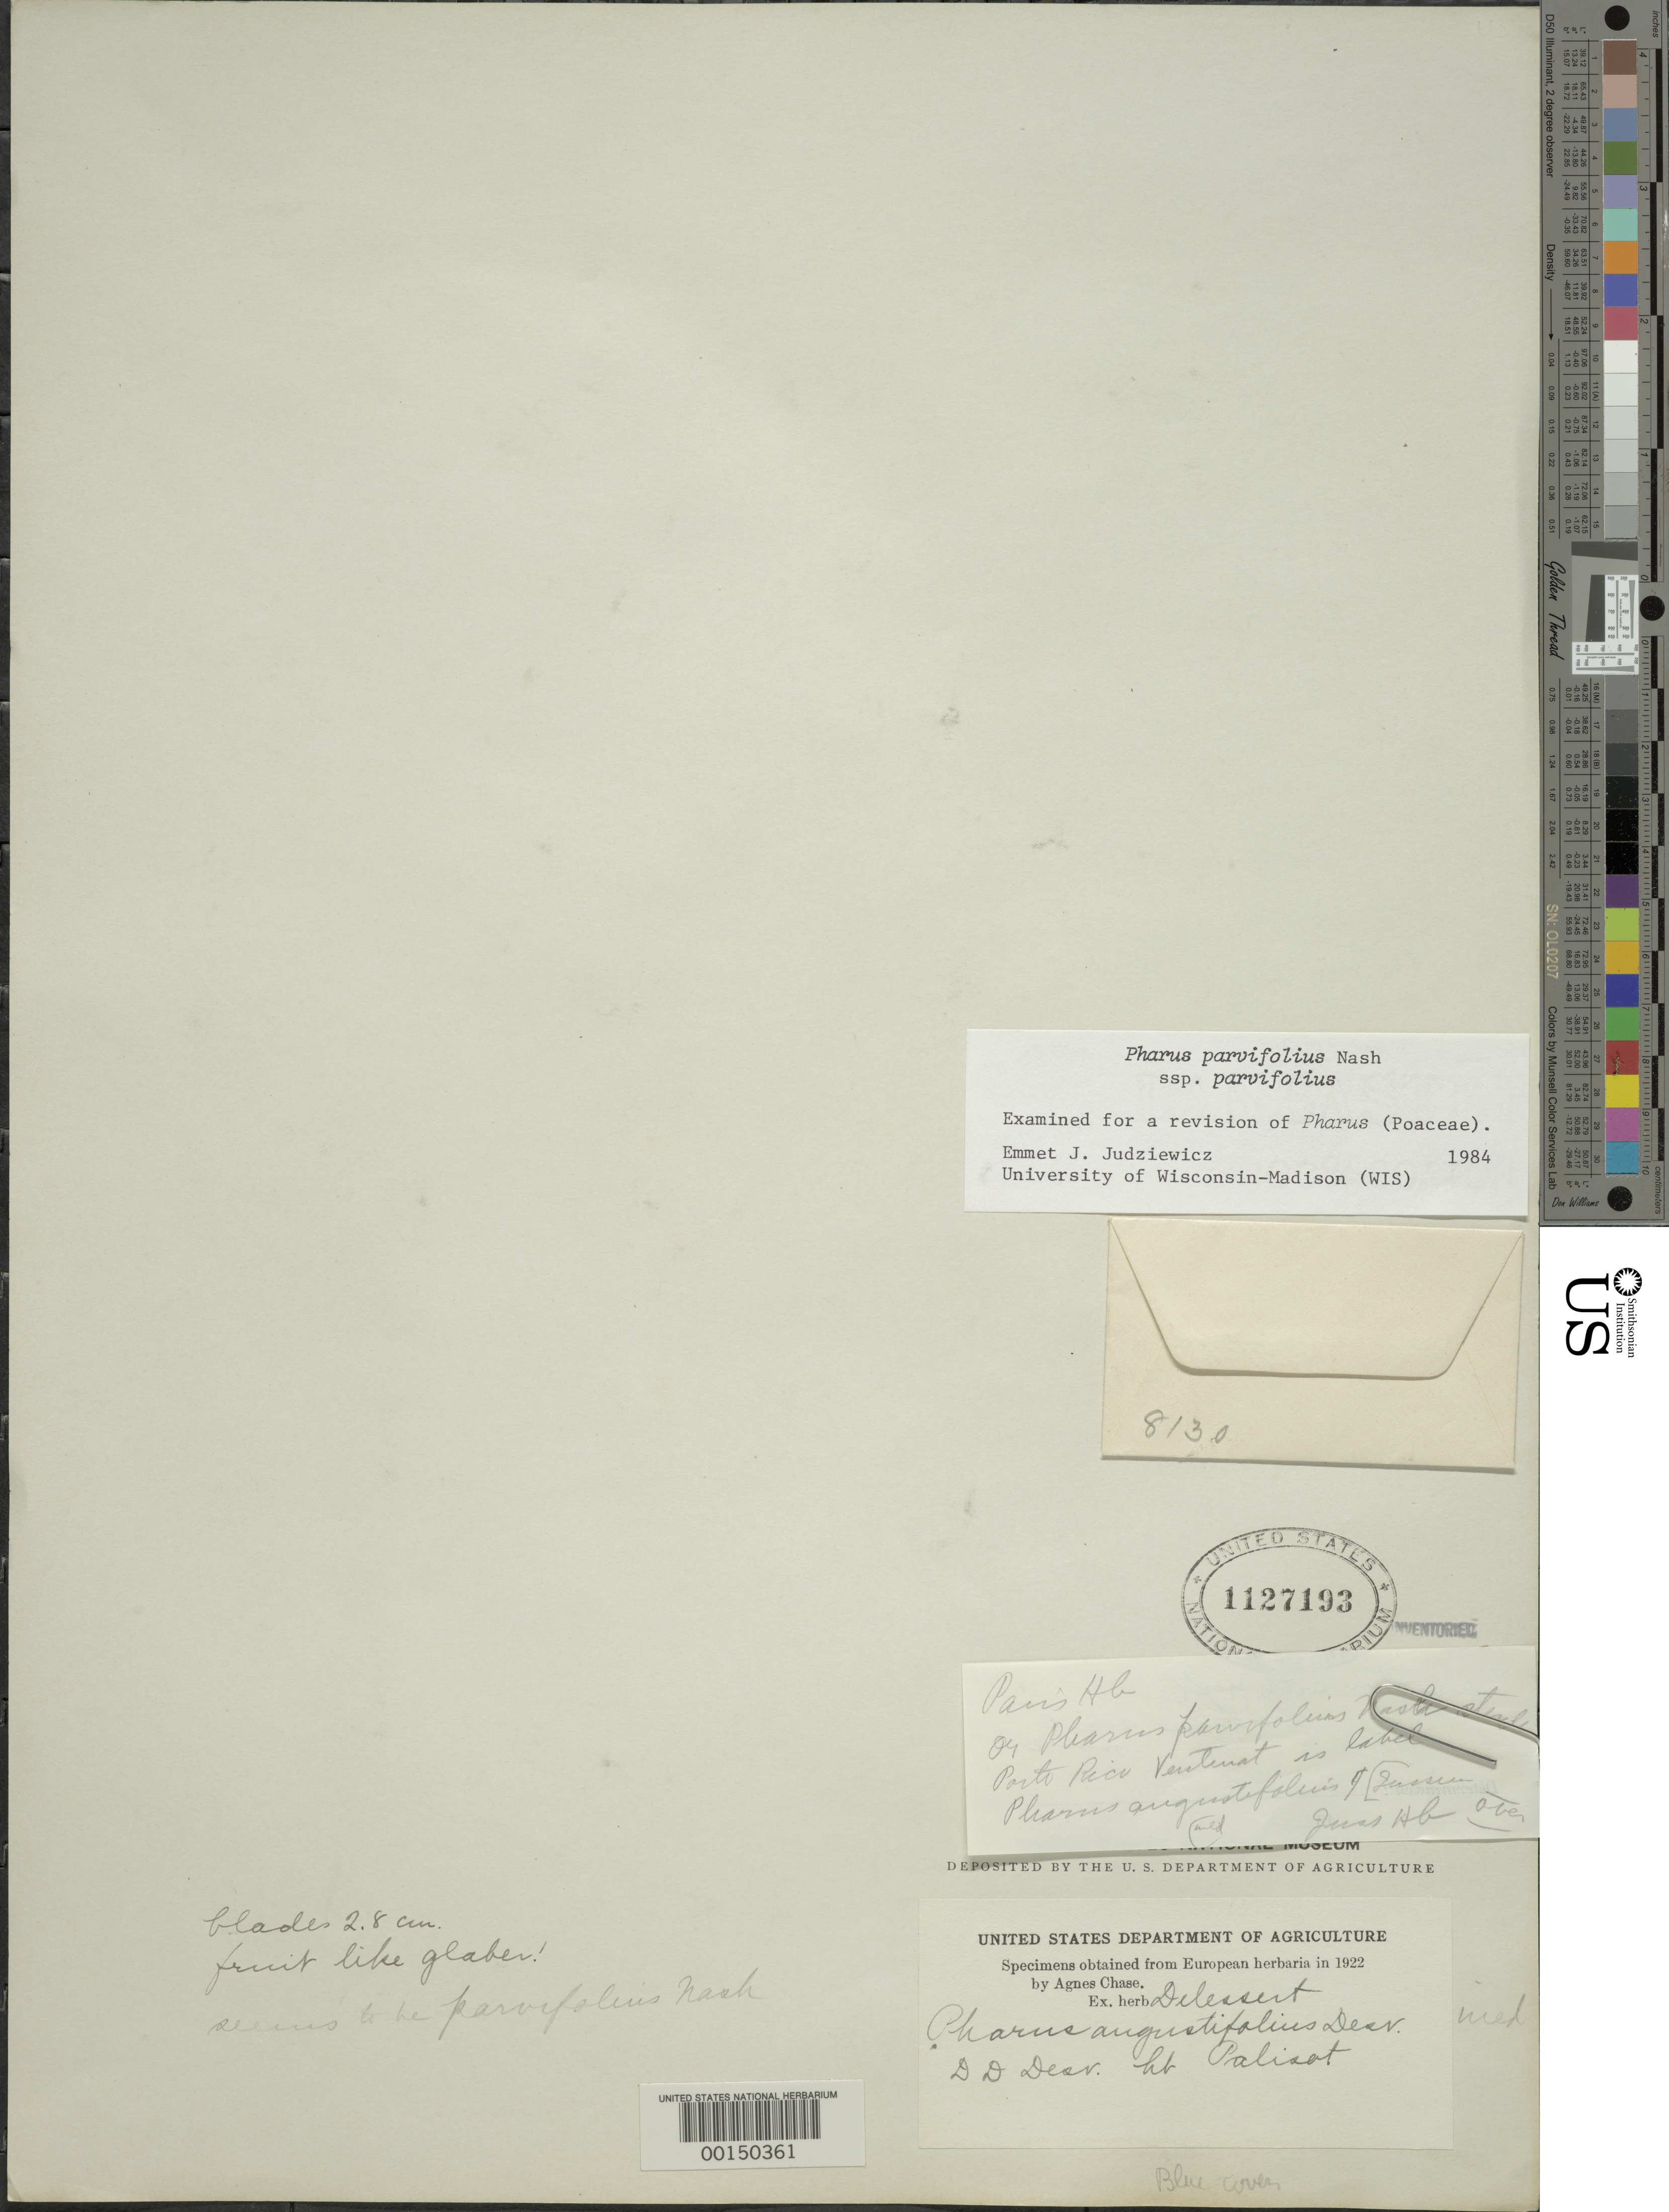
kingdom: Plantae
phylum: Tracheophyta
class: Liliopsida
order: Poales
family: Poaceae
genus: Pharus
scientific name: Pharus parvifolius subsp. parvifolius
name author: Nash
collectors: D. Desvaux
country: Puerto Rico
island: Greater Antilles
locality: Sierra de Naguabo ad Rio Blanco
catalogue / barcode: US 1127193